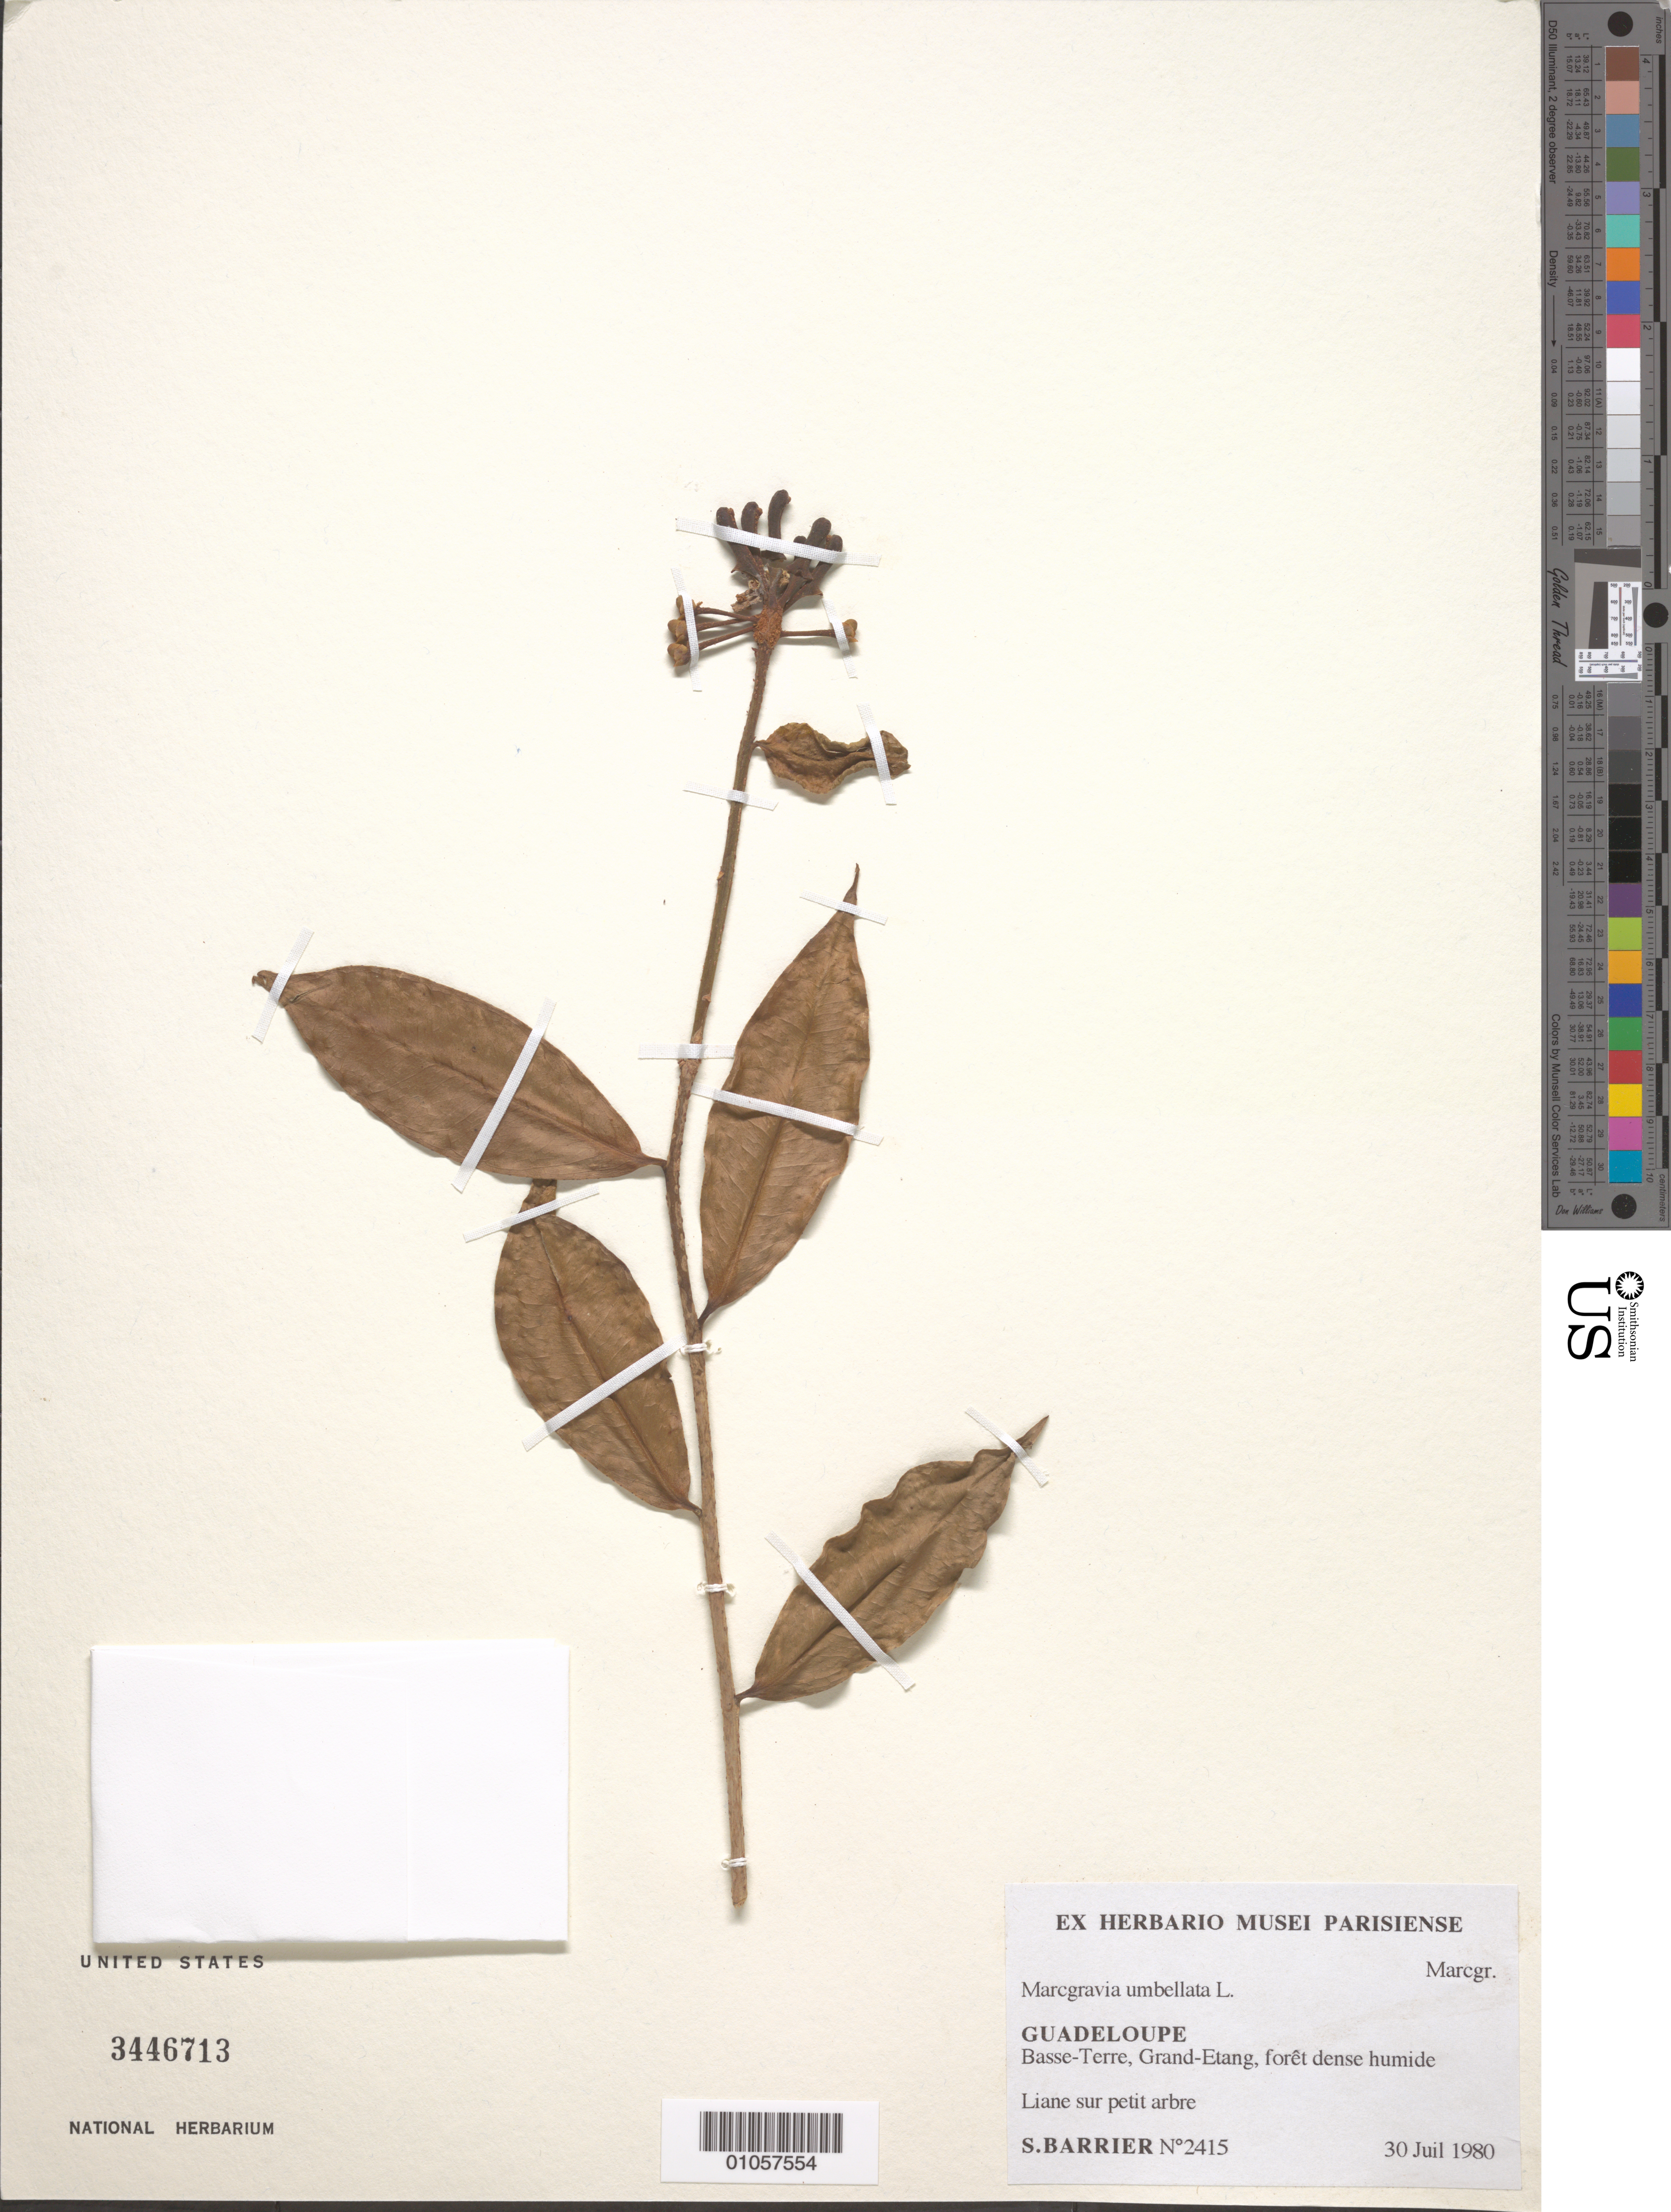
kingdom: Plantae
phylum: Tracheophyta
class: Magnoliopsida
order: Ericales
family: Marcgraviaceae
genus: Marcgravia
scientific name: Marcgravia umbellata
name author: L.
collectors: S. Barrier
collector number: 2415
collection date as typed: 30 Jul 1980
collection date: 1980-07-30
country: Guadeloupe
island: Basse Terre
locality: Grand-Etang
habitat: Forêt dense humide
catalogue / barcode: US 3446713